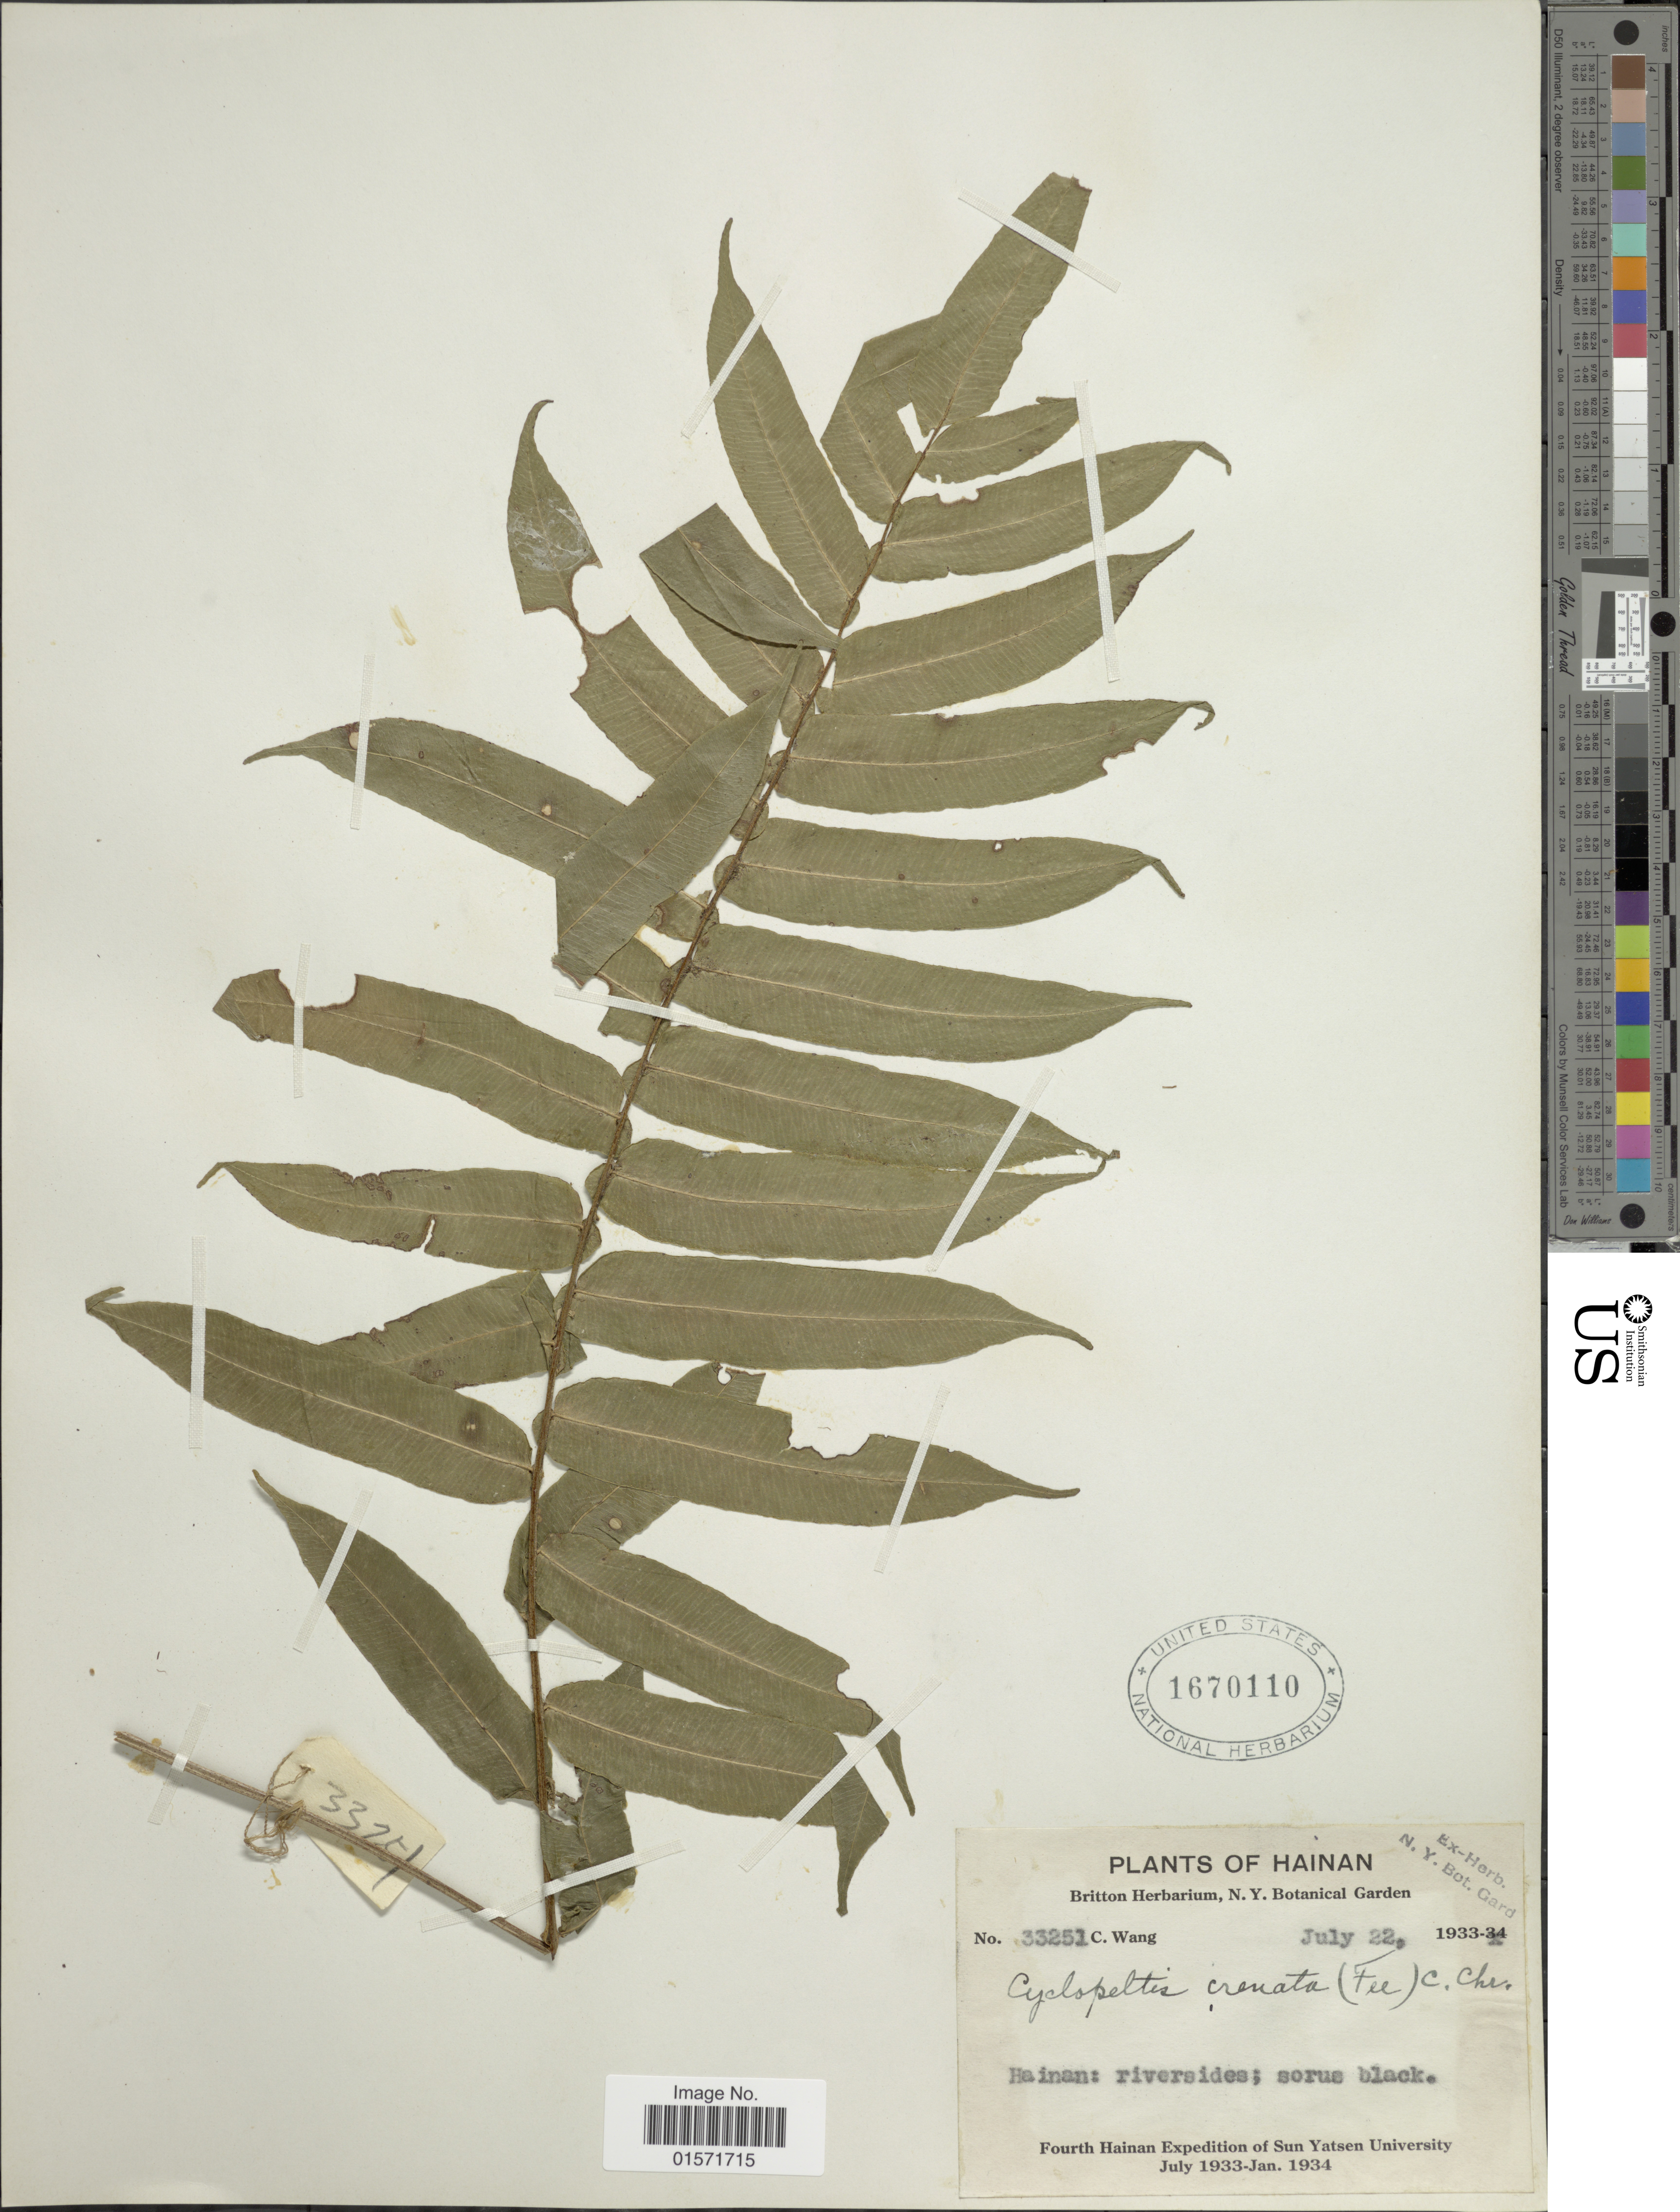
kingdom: Plantae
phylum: Tracheophyta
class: Polypodiopsida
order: Polypodiales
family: Lomariopsidaceae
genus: Cyclopeltis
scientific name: Cyclopeltis crenata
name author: (Fée) C. Chr.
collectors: C. Wang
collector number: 33251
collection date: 1933-07-22/1934-07-22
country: China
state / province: Hainan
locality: Hainan Riverside; sorue black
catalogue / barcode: US 1670110